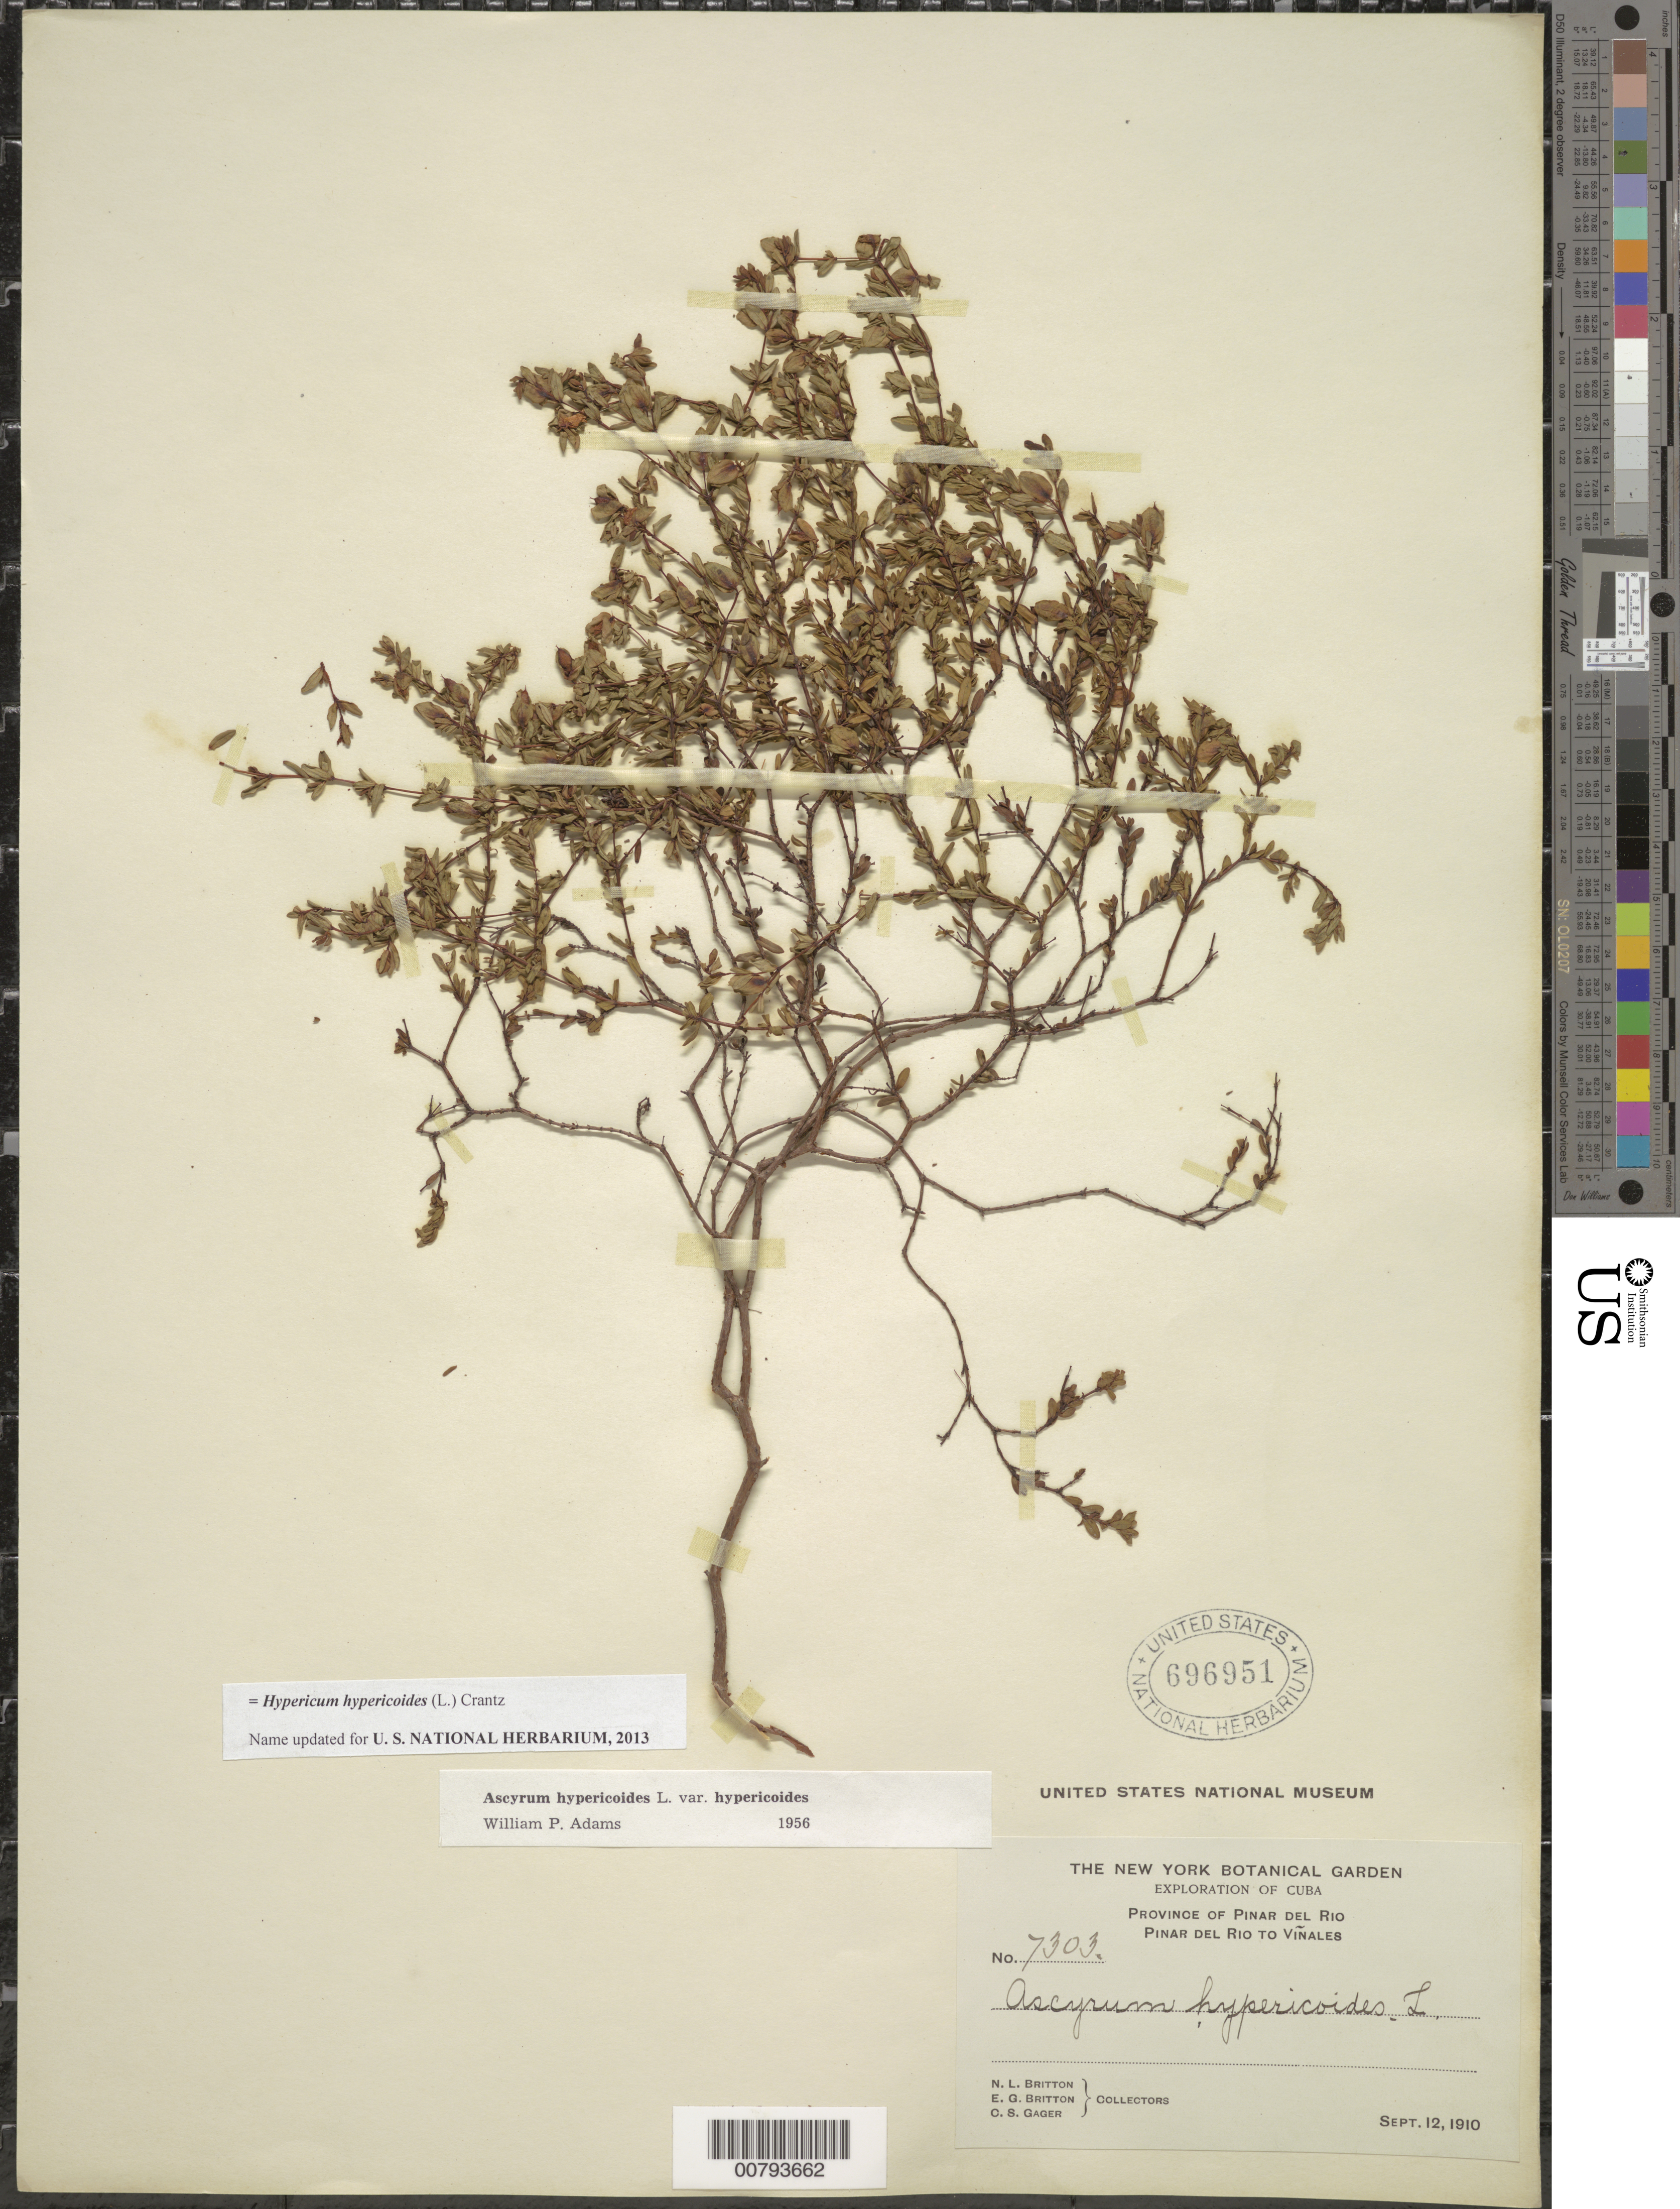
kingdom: Plantae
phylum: Tracheophyta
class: Magnoliopsida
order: Malpighiales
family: Hypericaceae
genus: Hypericum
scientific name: Hypericum hypericoides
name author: (L.) Crantz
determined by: Adams, W. P.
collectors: N. Britton, E. G. Britton & C. Gager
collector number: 7303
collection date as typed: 12 Sep 1910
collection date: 1910-09-12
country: Cuba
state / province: Pinar del Río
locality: Pinar del Rio to Viñales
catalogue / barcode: US 696951